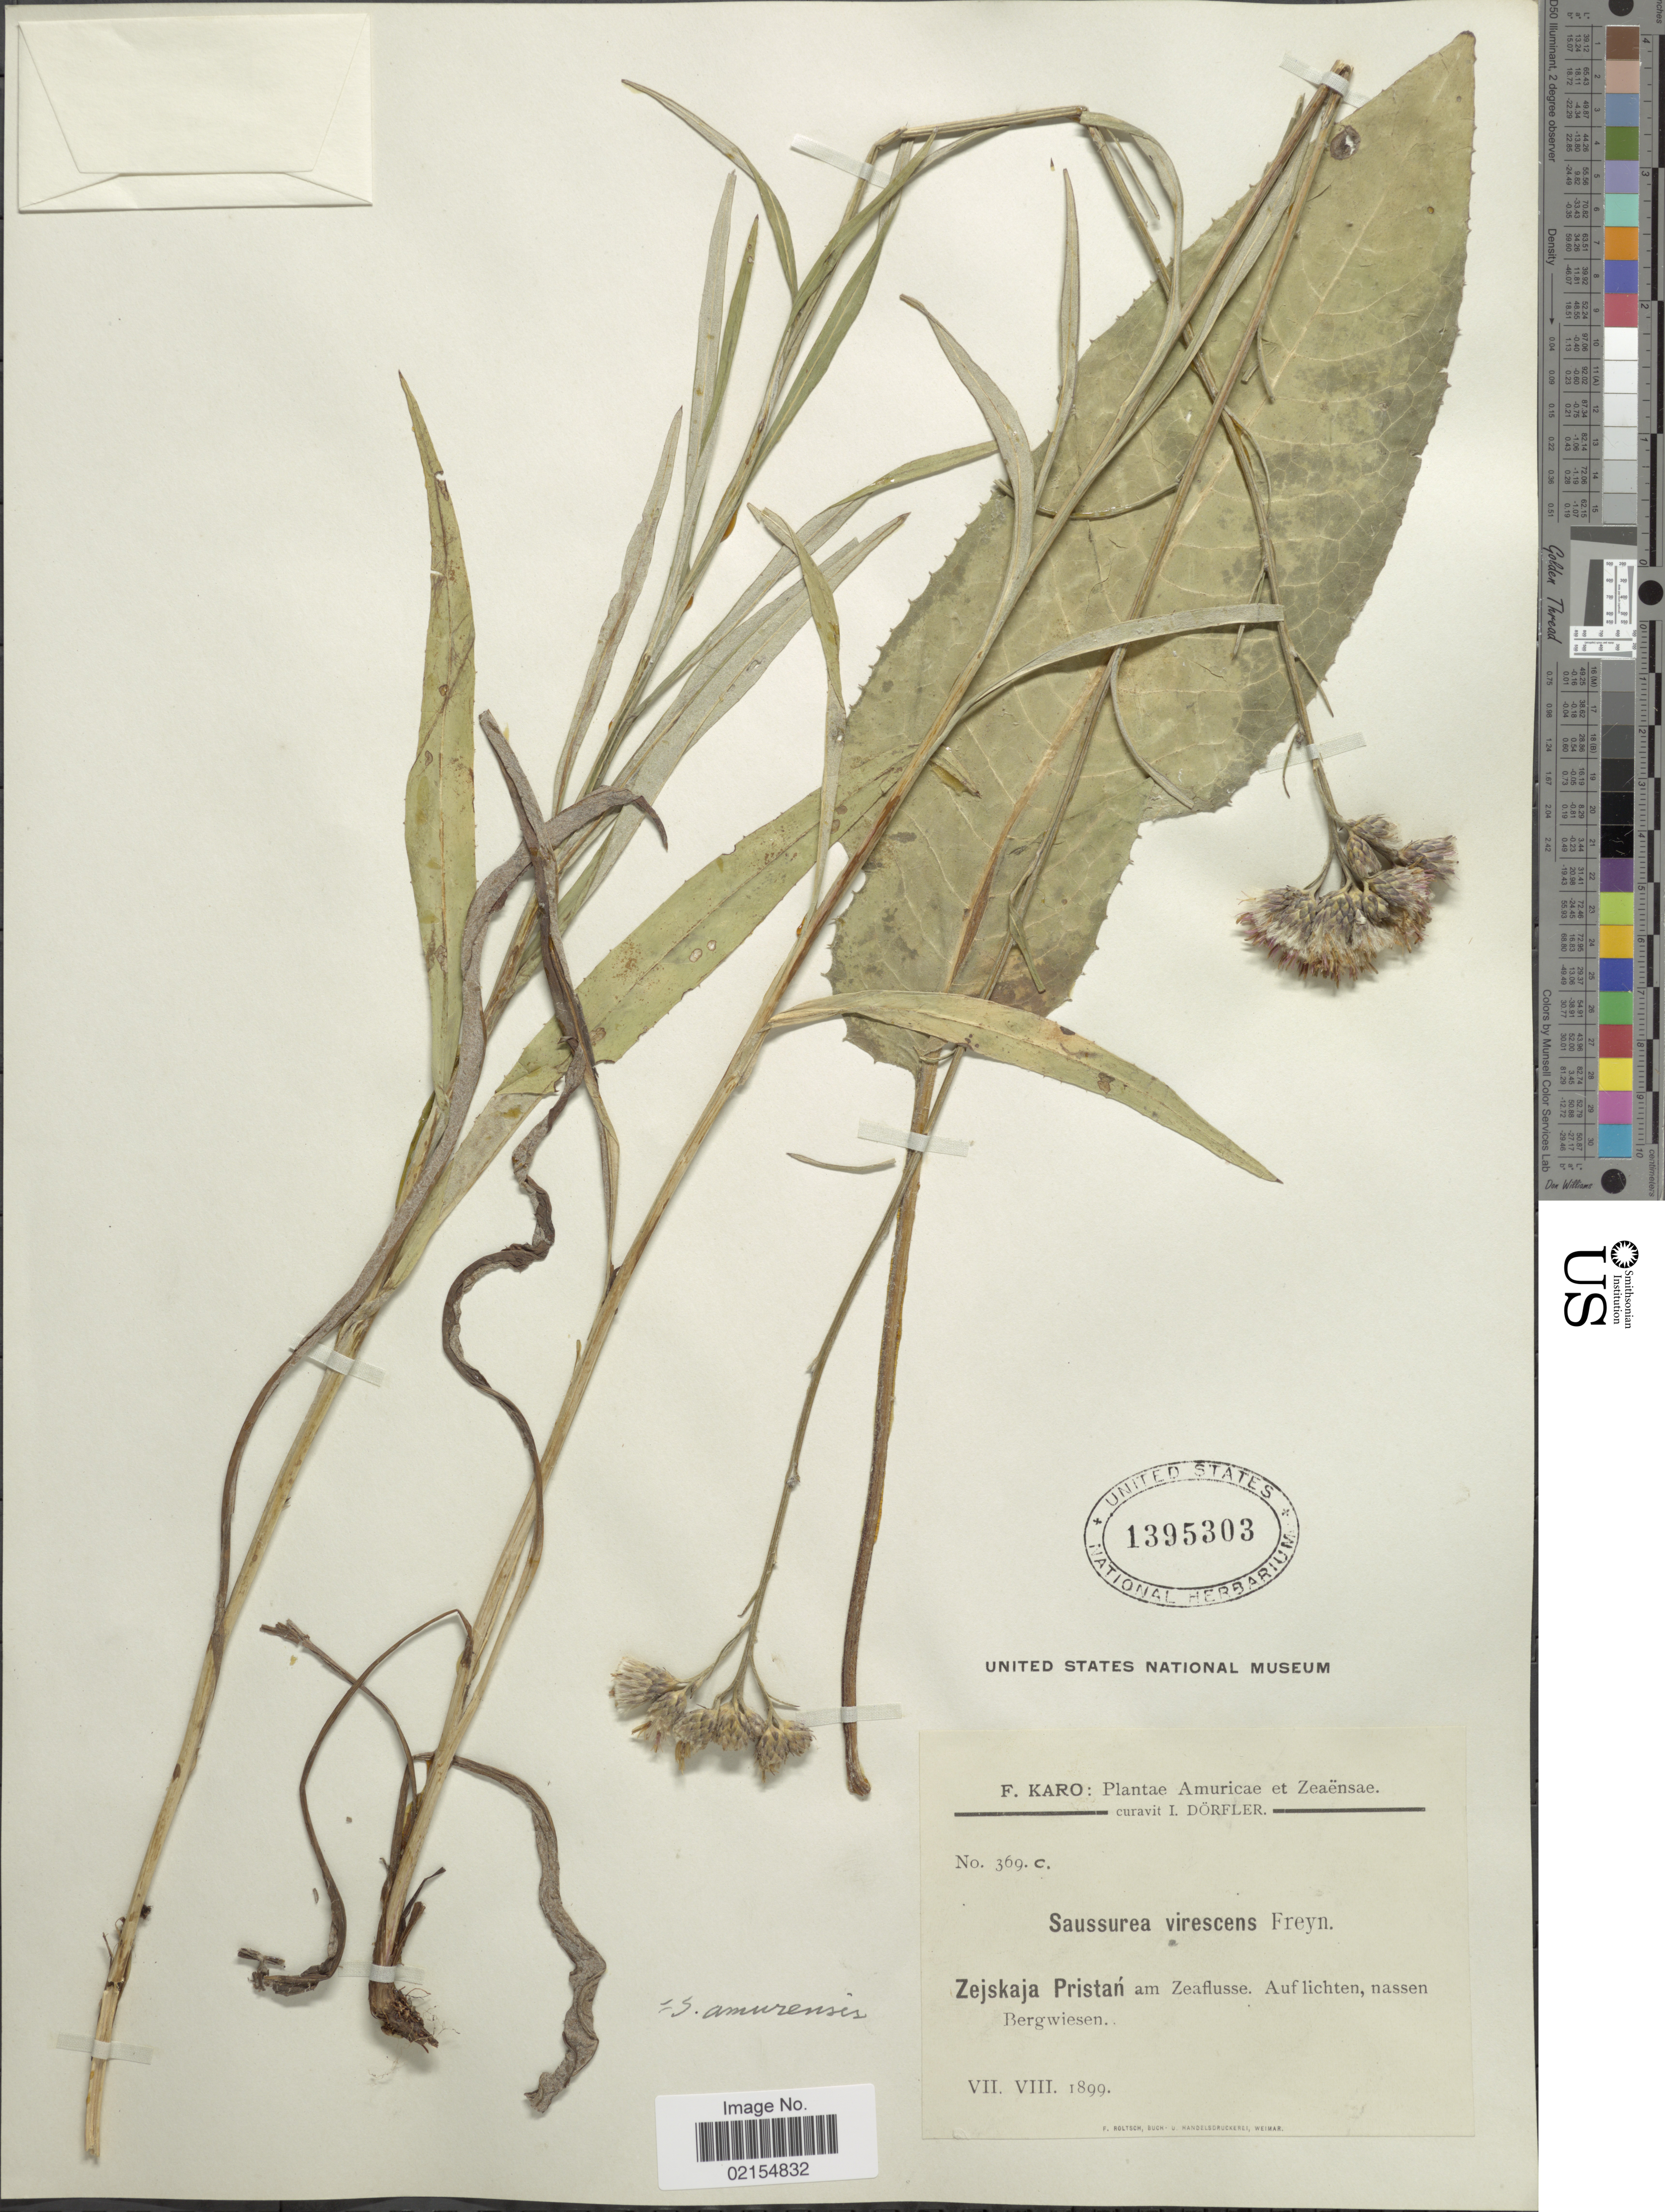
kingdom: Plantae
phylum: Tracheophyta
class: Magnoliopsida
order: Asterales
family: Asteraceae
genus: Saussurea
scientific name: Saussurea amurensis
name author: Turcz.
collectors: F. Karo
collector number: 369c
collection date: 1899-07/1899-08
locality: Amuricae et Zeaensae, Zejskaja Pristan am Zeaflusse, Auf lichten, nassen Bergwiesen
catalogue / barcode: US 1395303